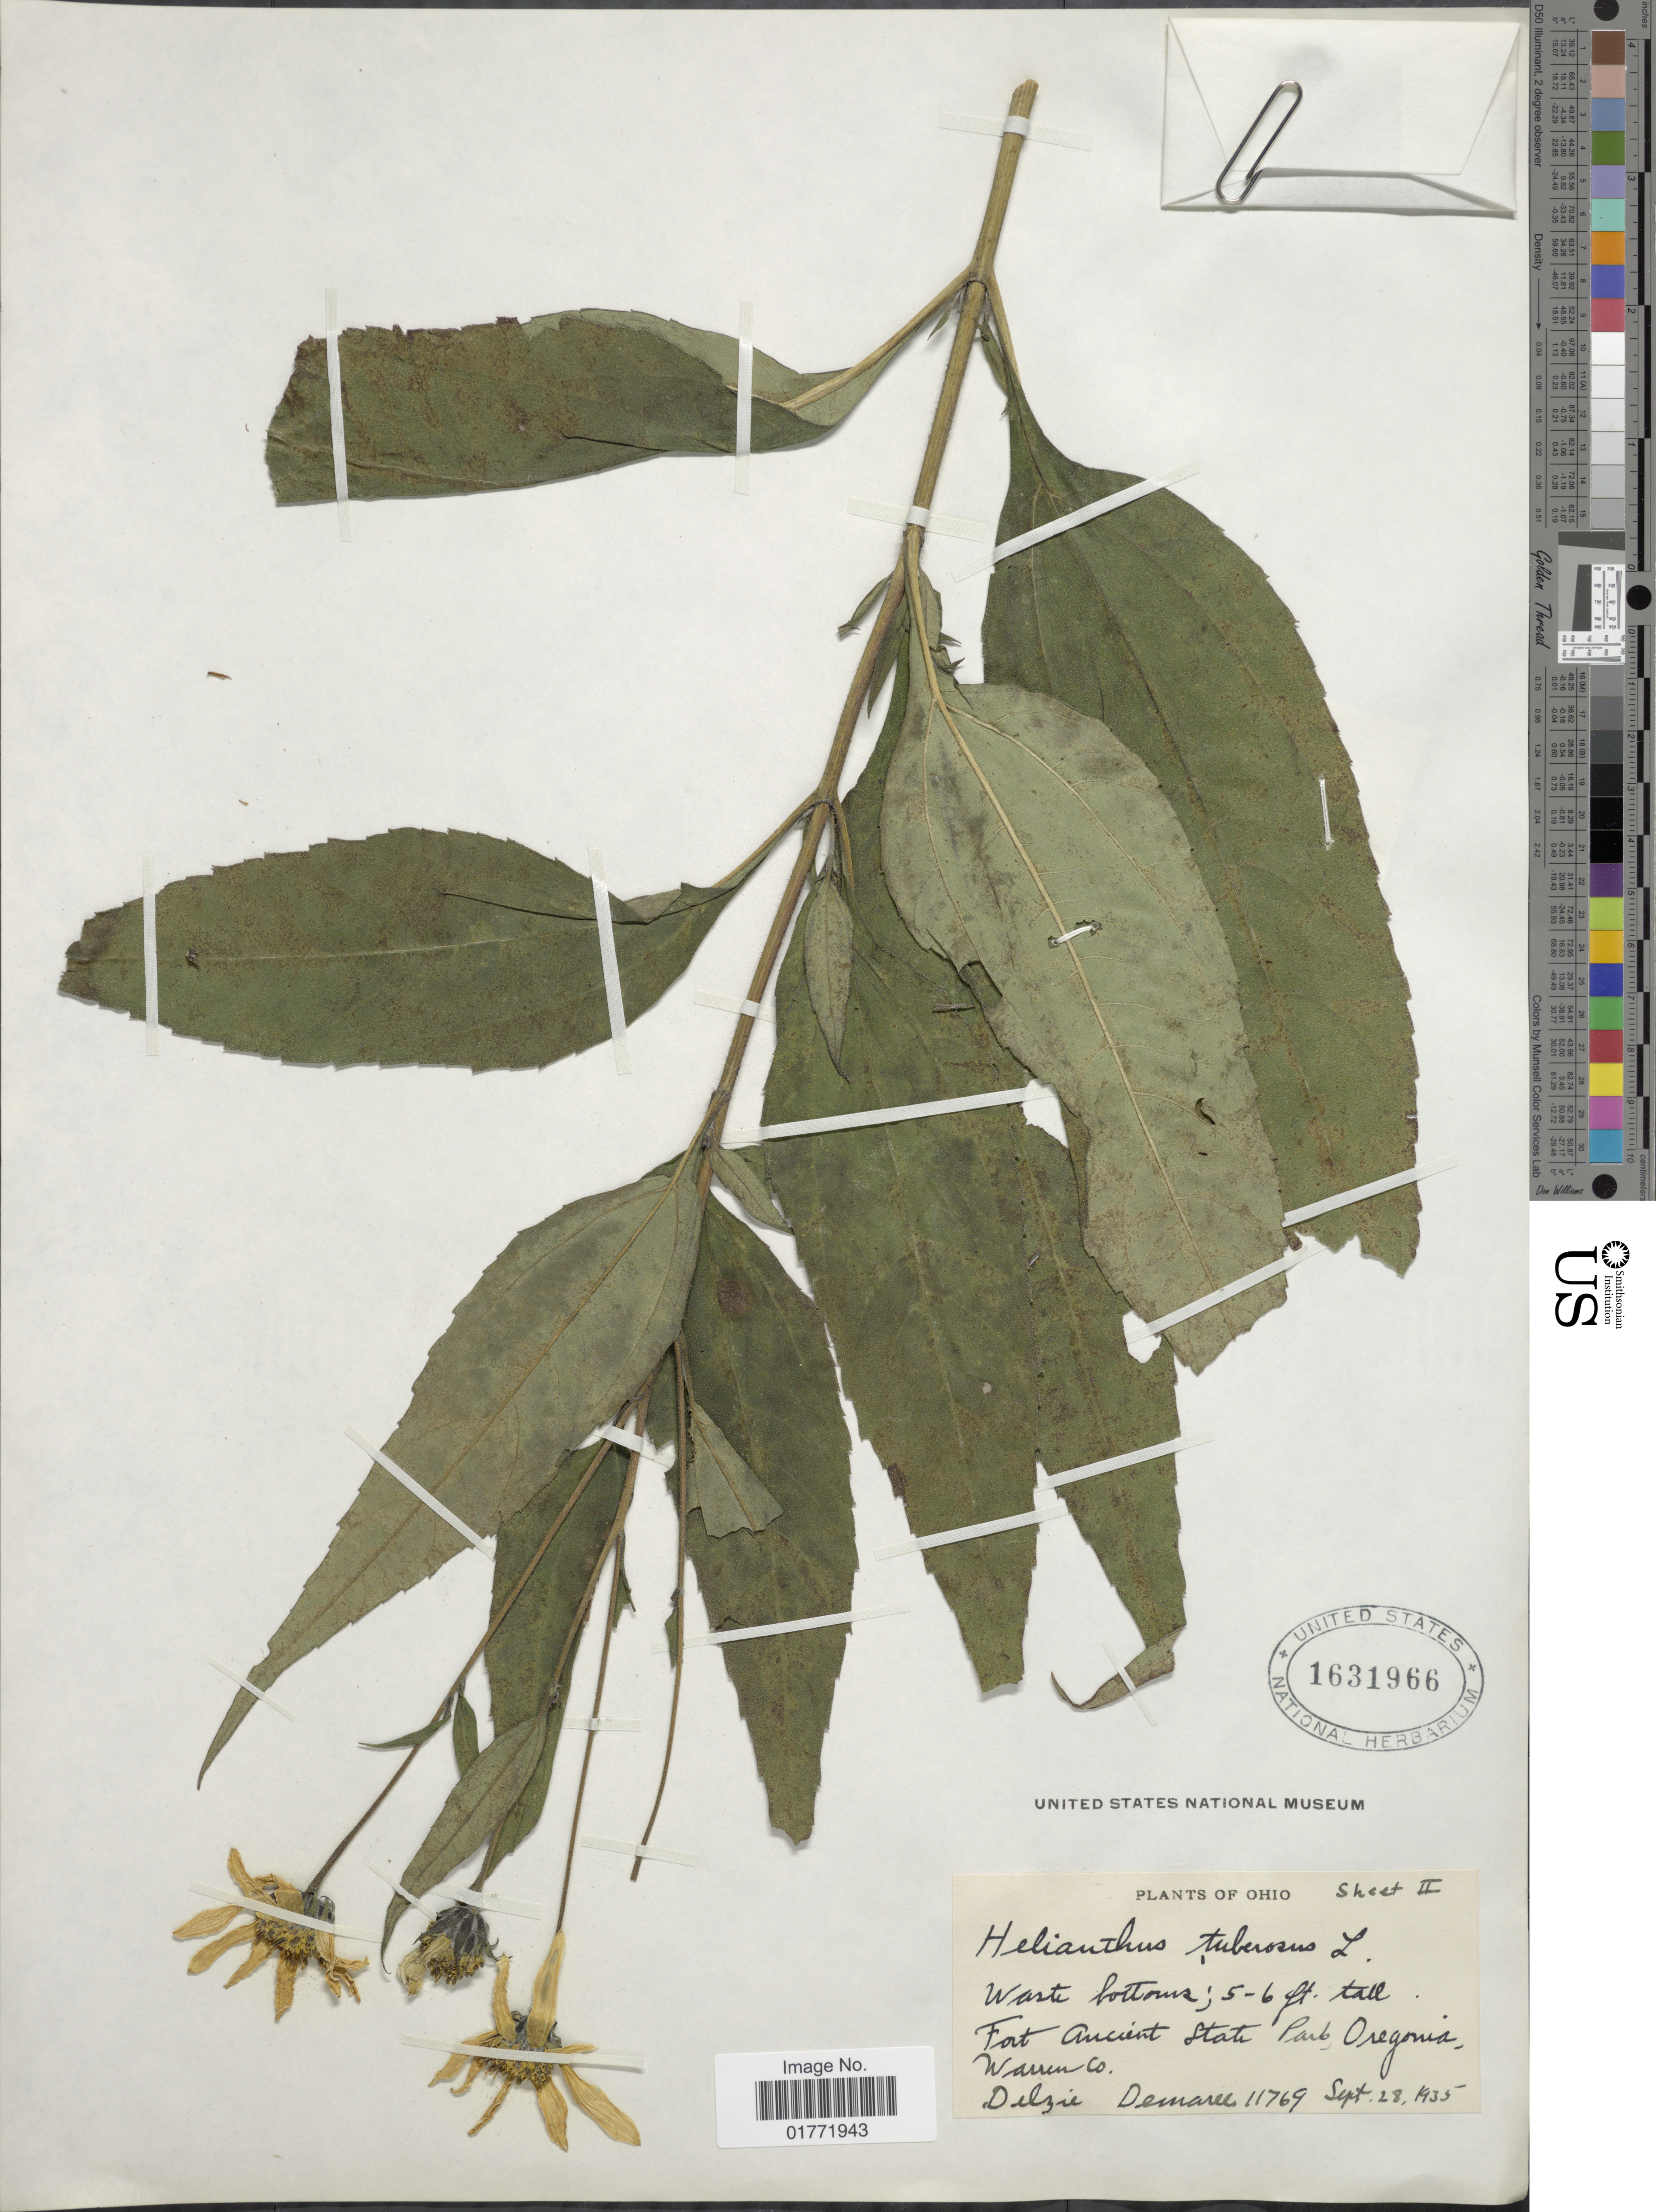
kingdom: Plantae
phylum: Tracheophyta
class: Magnoliopsida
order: Asterales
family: Asteraceae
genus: Helianthus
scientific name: Helianthus tuberosus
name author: L.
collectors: D. Demaree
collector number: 11769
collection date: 1935-09-28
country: United States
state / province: Ohio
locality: Ohio, Fort Ancient State Park, Oregonia Warren Co.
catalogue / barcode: US 1631966